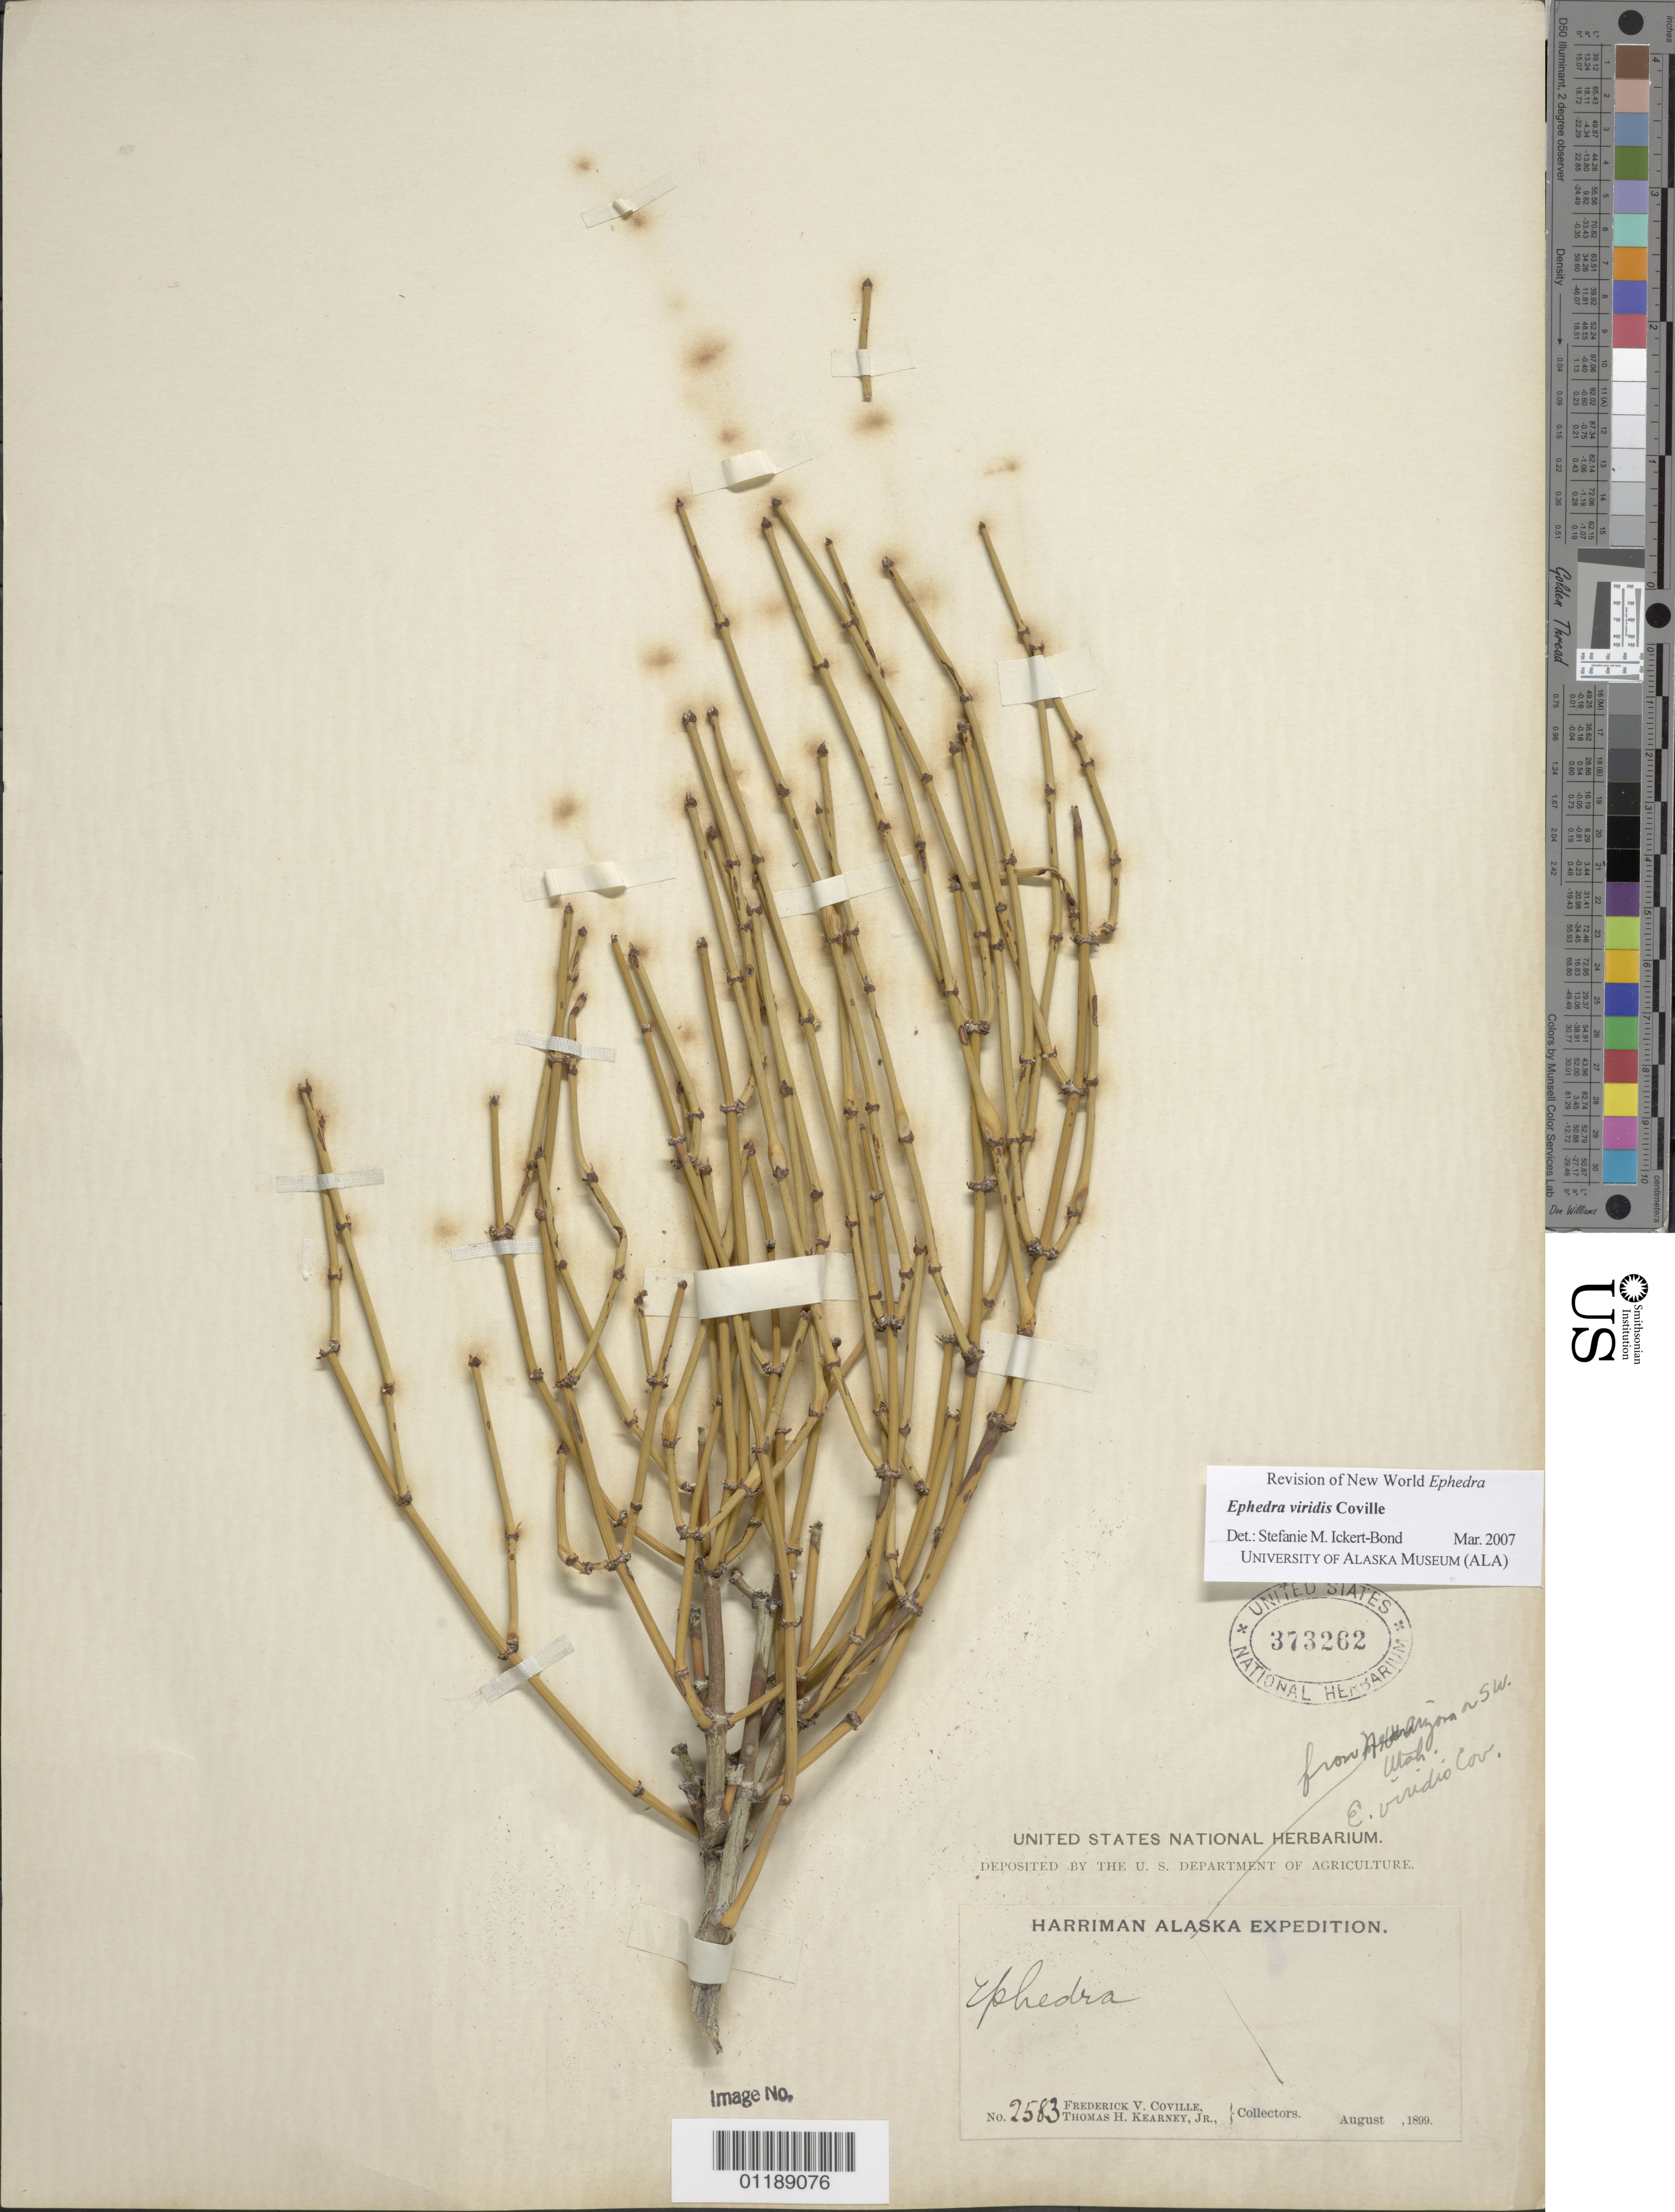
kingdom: Plantae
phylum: Tracheophyta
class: Gnetopsida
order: Ephedrales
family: Ephedraceae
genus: Ephedra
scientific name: Ephedra viridis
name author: Coville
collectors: F. V. Coville, T. H. Kearney & T. H. Kearney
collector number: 2583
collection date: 1899-08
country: United States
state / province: Arizona / Utah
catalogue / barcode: US 373262